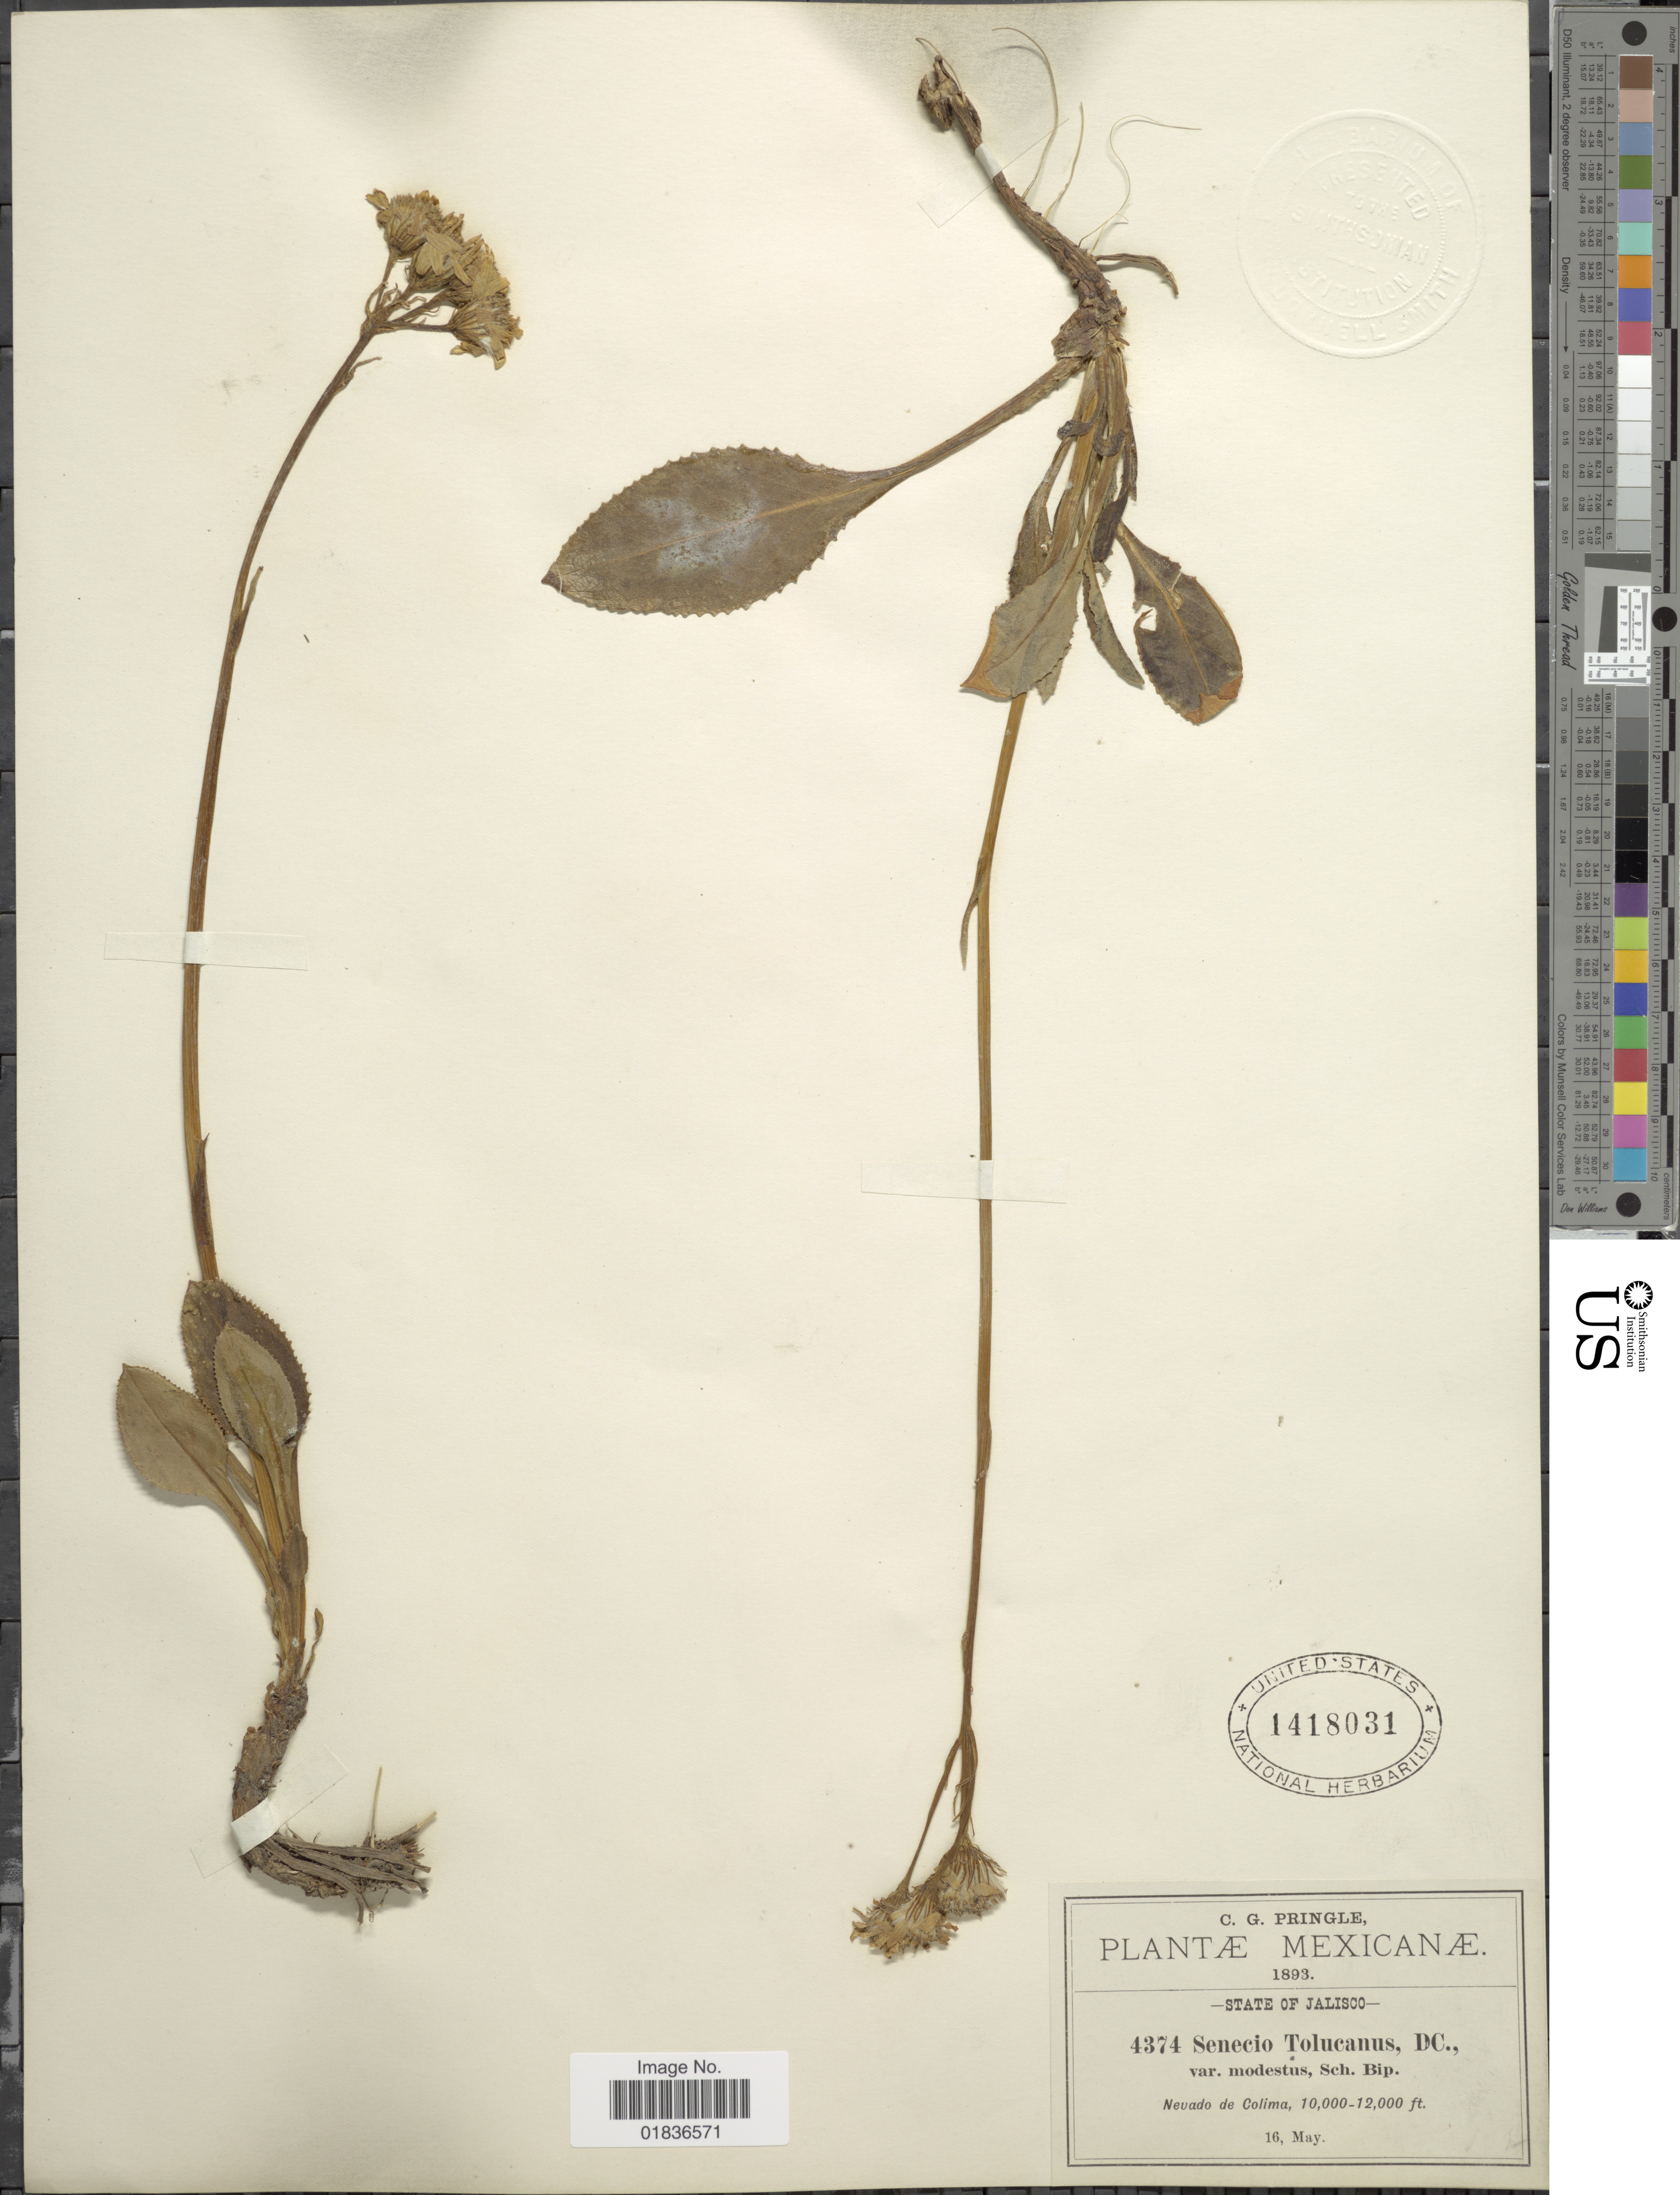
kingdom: Plantae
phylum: Tracheophyta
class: Magnoliopsida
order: Asterales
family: Asteraceae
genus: Senecio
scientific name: Senecio toluccanus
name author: DC.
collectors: C. G. Pringle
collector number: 4374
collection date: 1893-05-16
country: Mexico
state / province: Jalisco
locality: Nevado de Colima.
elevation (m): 3048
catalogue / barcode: US 1418031